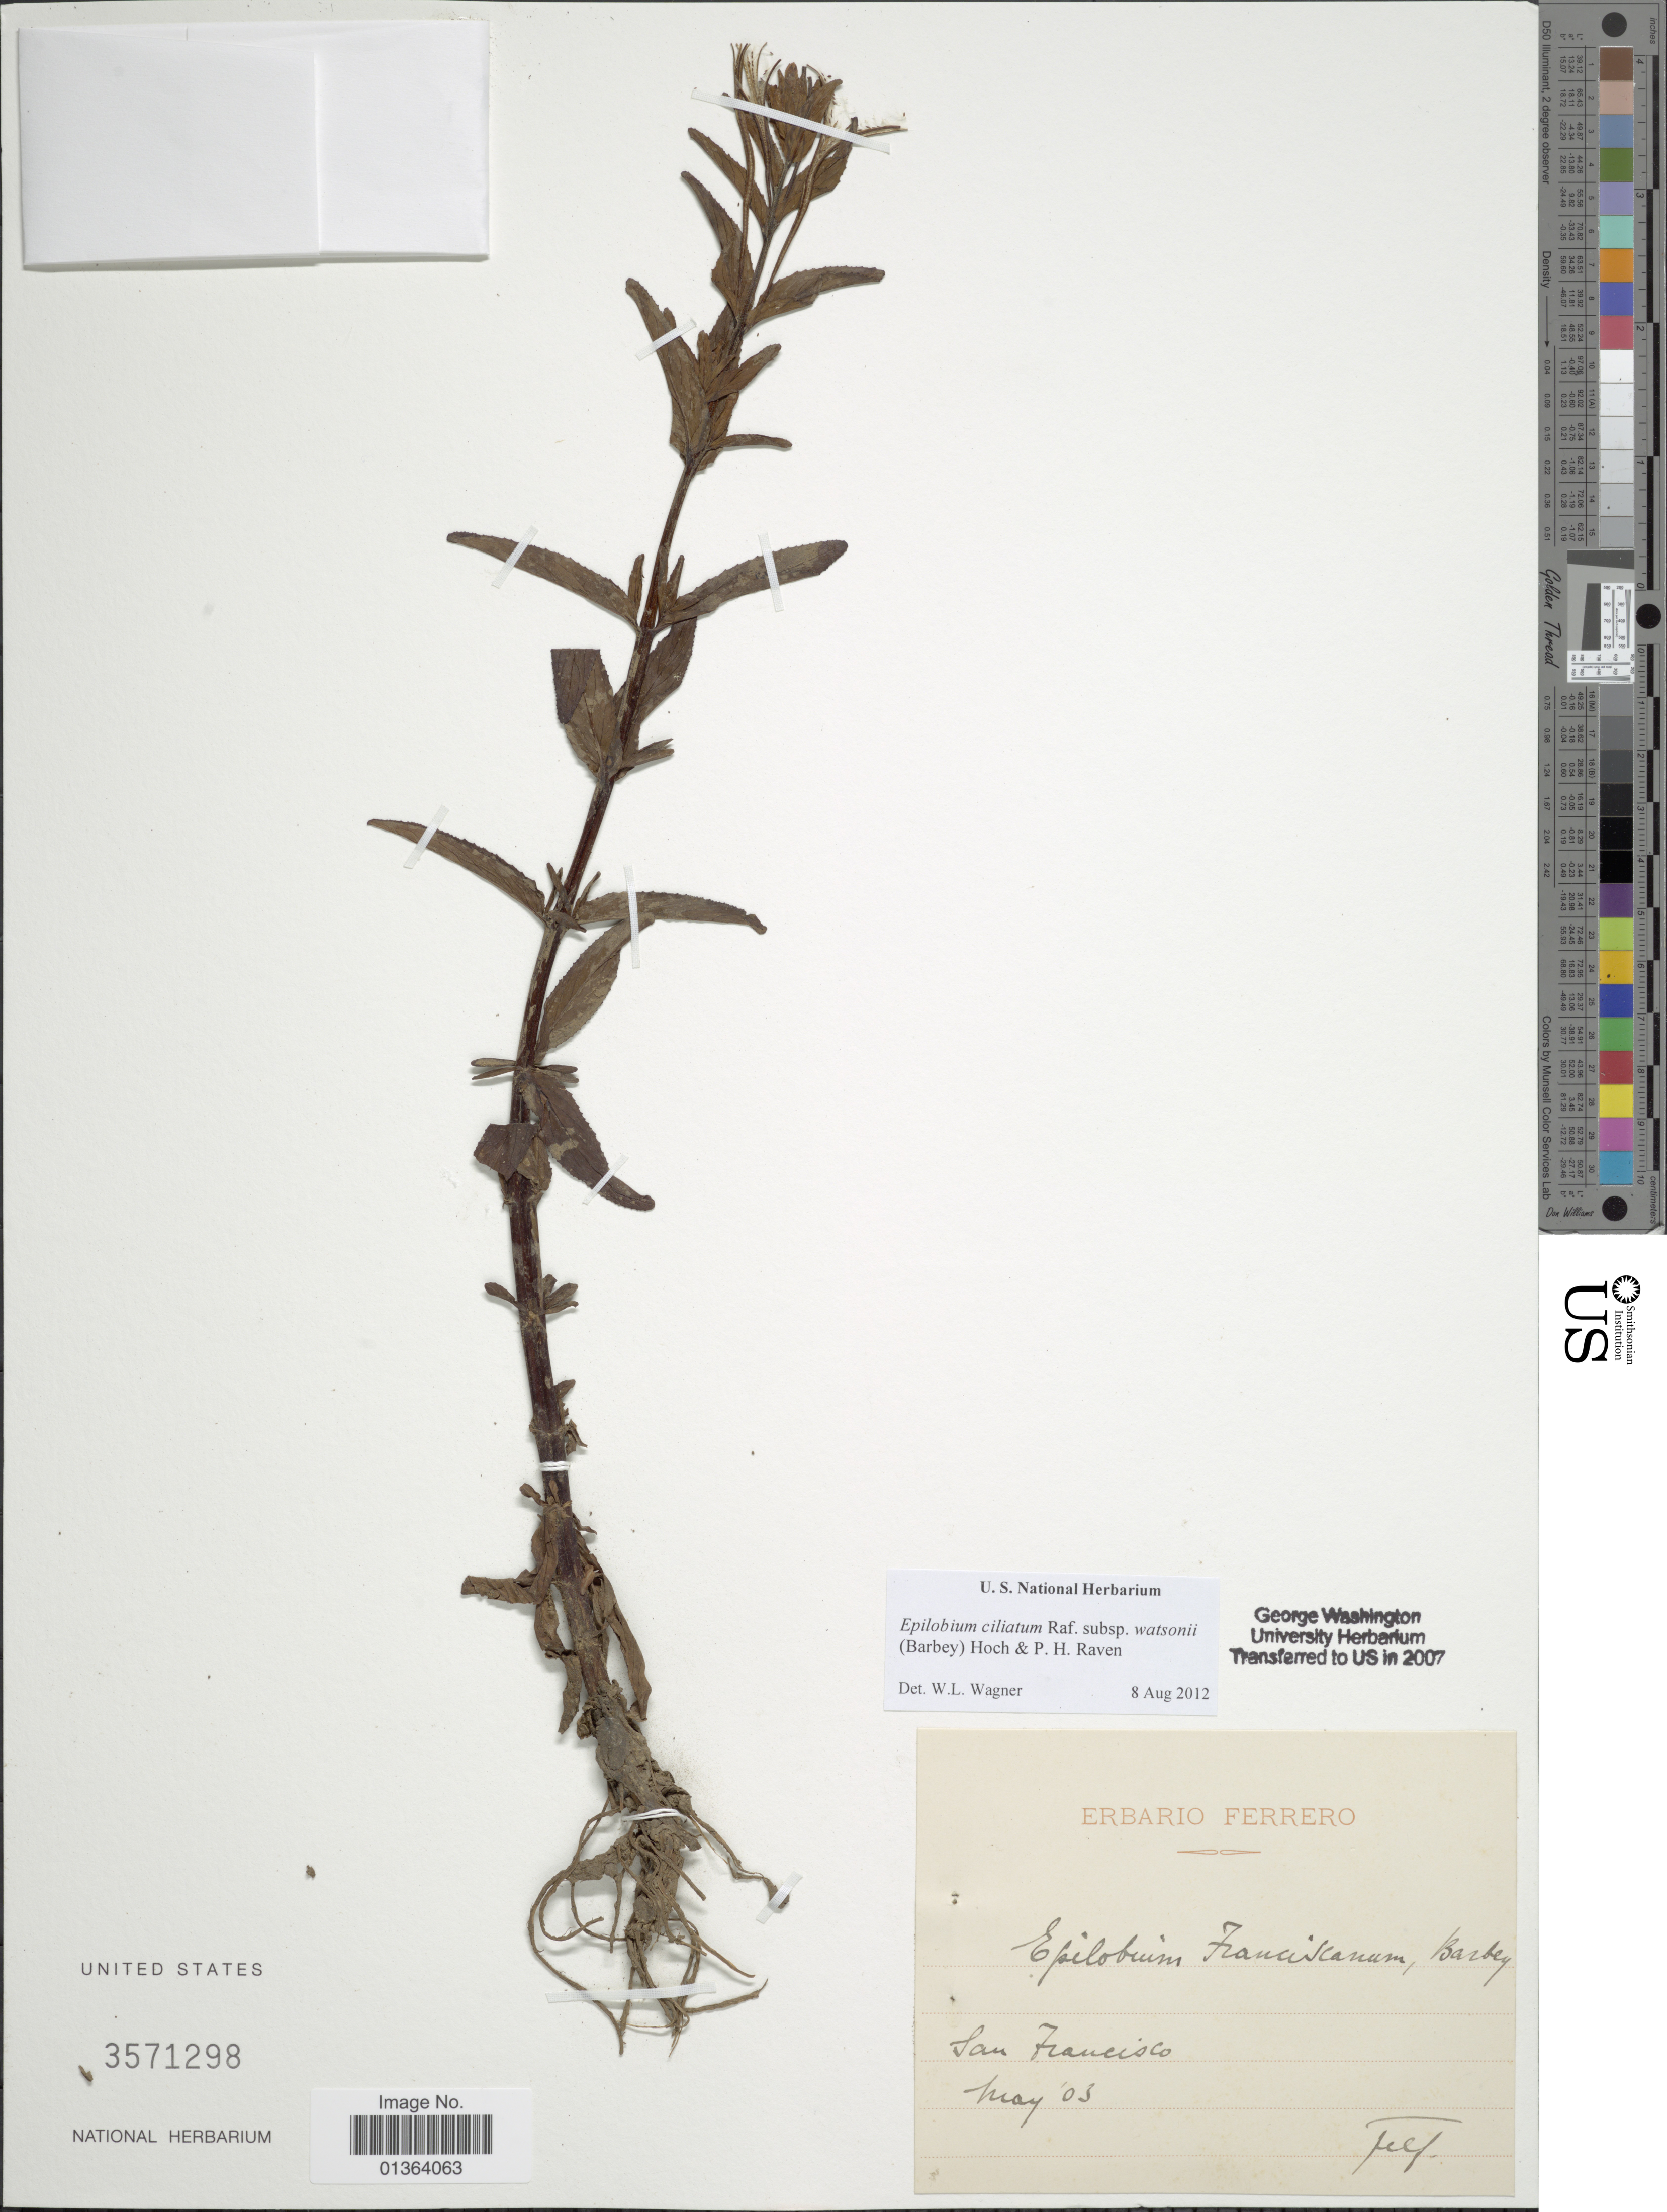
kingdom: Plantae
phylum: Tracheophyta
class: Magnoliopsida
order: Myrtales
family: Onagraceae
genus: Epilobium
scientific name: Epilobium ciliatum subsp. watsonii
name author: (Barbey) Hoch & P.H. Raven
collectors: ex herb. Ferrero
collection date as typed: Transcribed d/m/y: /5/3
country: United States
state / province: California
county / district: San Francisco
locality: San Francisco.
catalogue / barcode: US 3571298